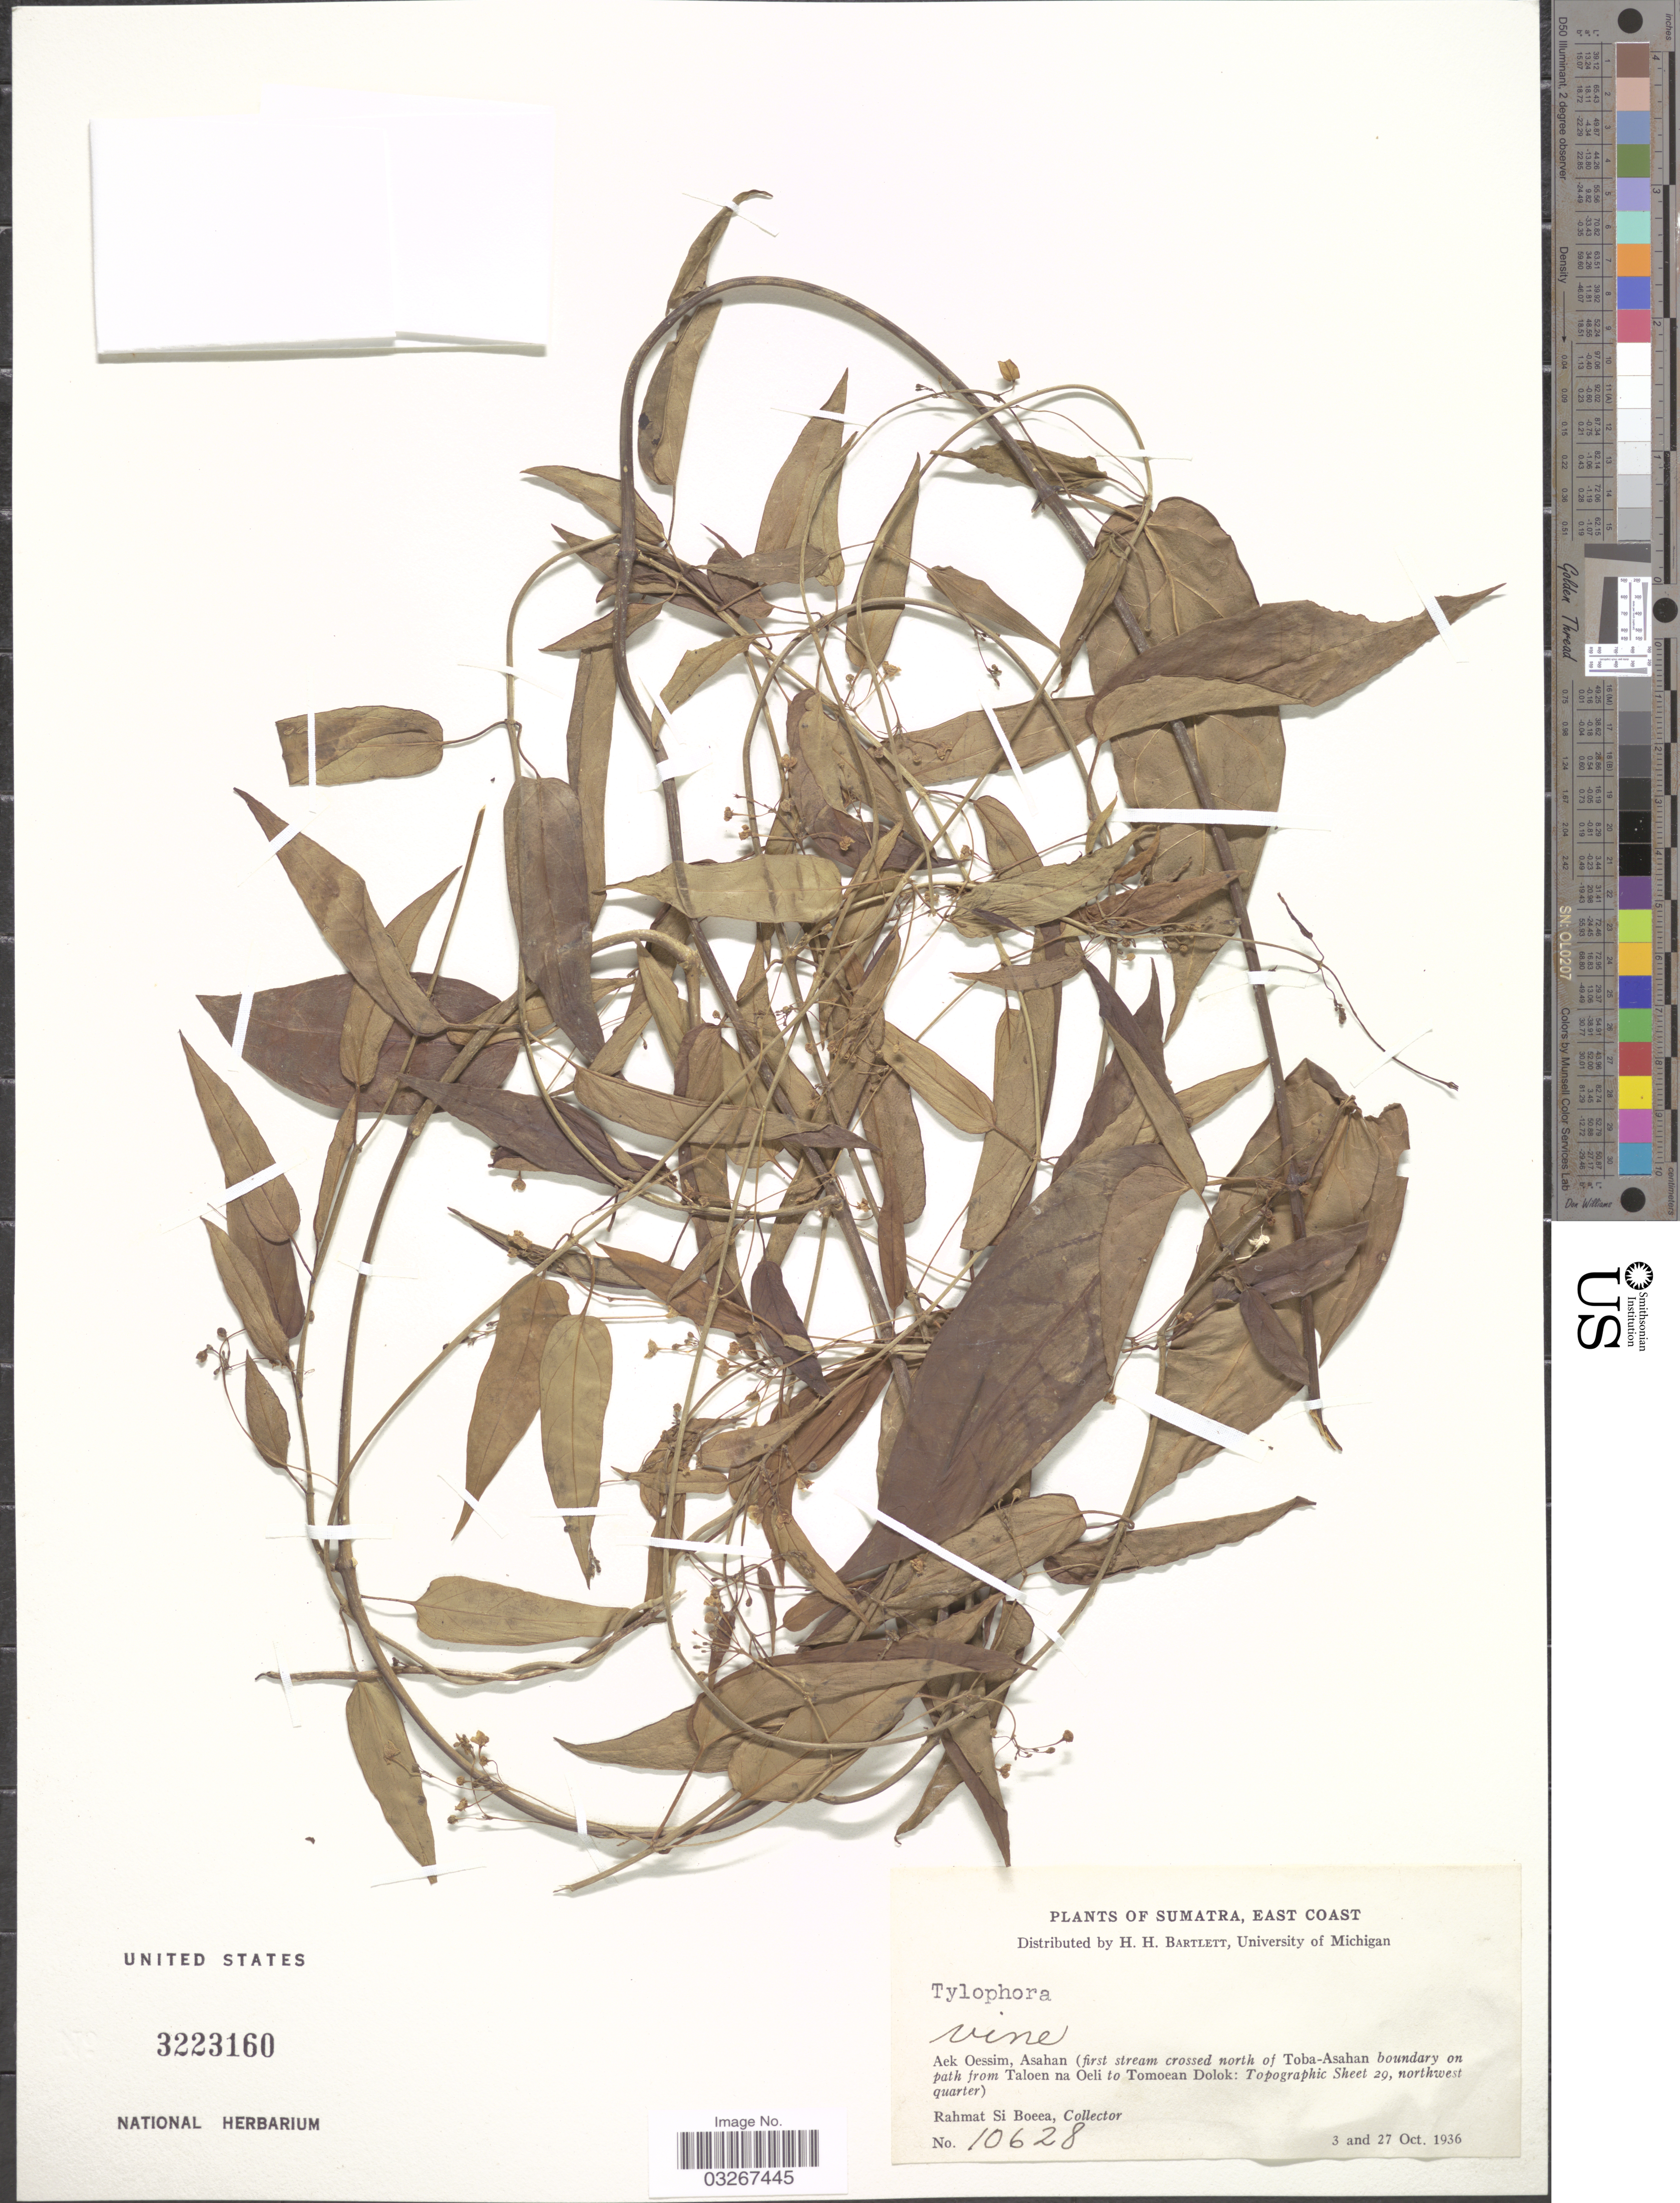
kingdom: Plantae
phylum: Tracheophyta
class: Magnoliopsida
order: Gentianales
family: Apocynaceae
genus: Tylophora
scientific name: Tylophora sp.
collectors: Rahmat Si Boeea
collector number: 10628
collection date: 1936-10-03/1936-10-27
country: Indonesia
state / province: Sumatra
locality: East Coast. Aek Oessim, (first stream crossed north of Toba-Asahan boundary on path from Taloen na Oeli to Tomoean Dolok: Topographic Sheet 29, northwest quarter).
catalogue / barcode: US 3223160